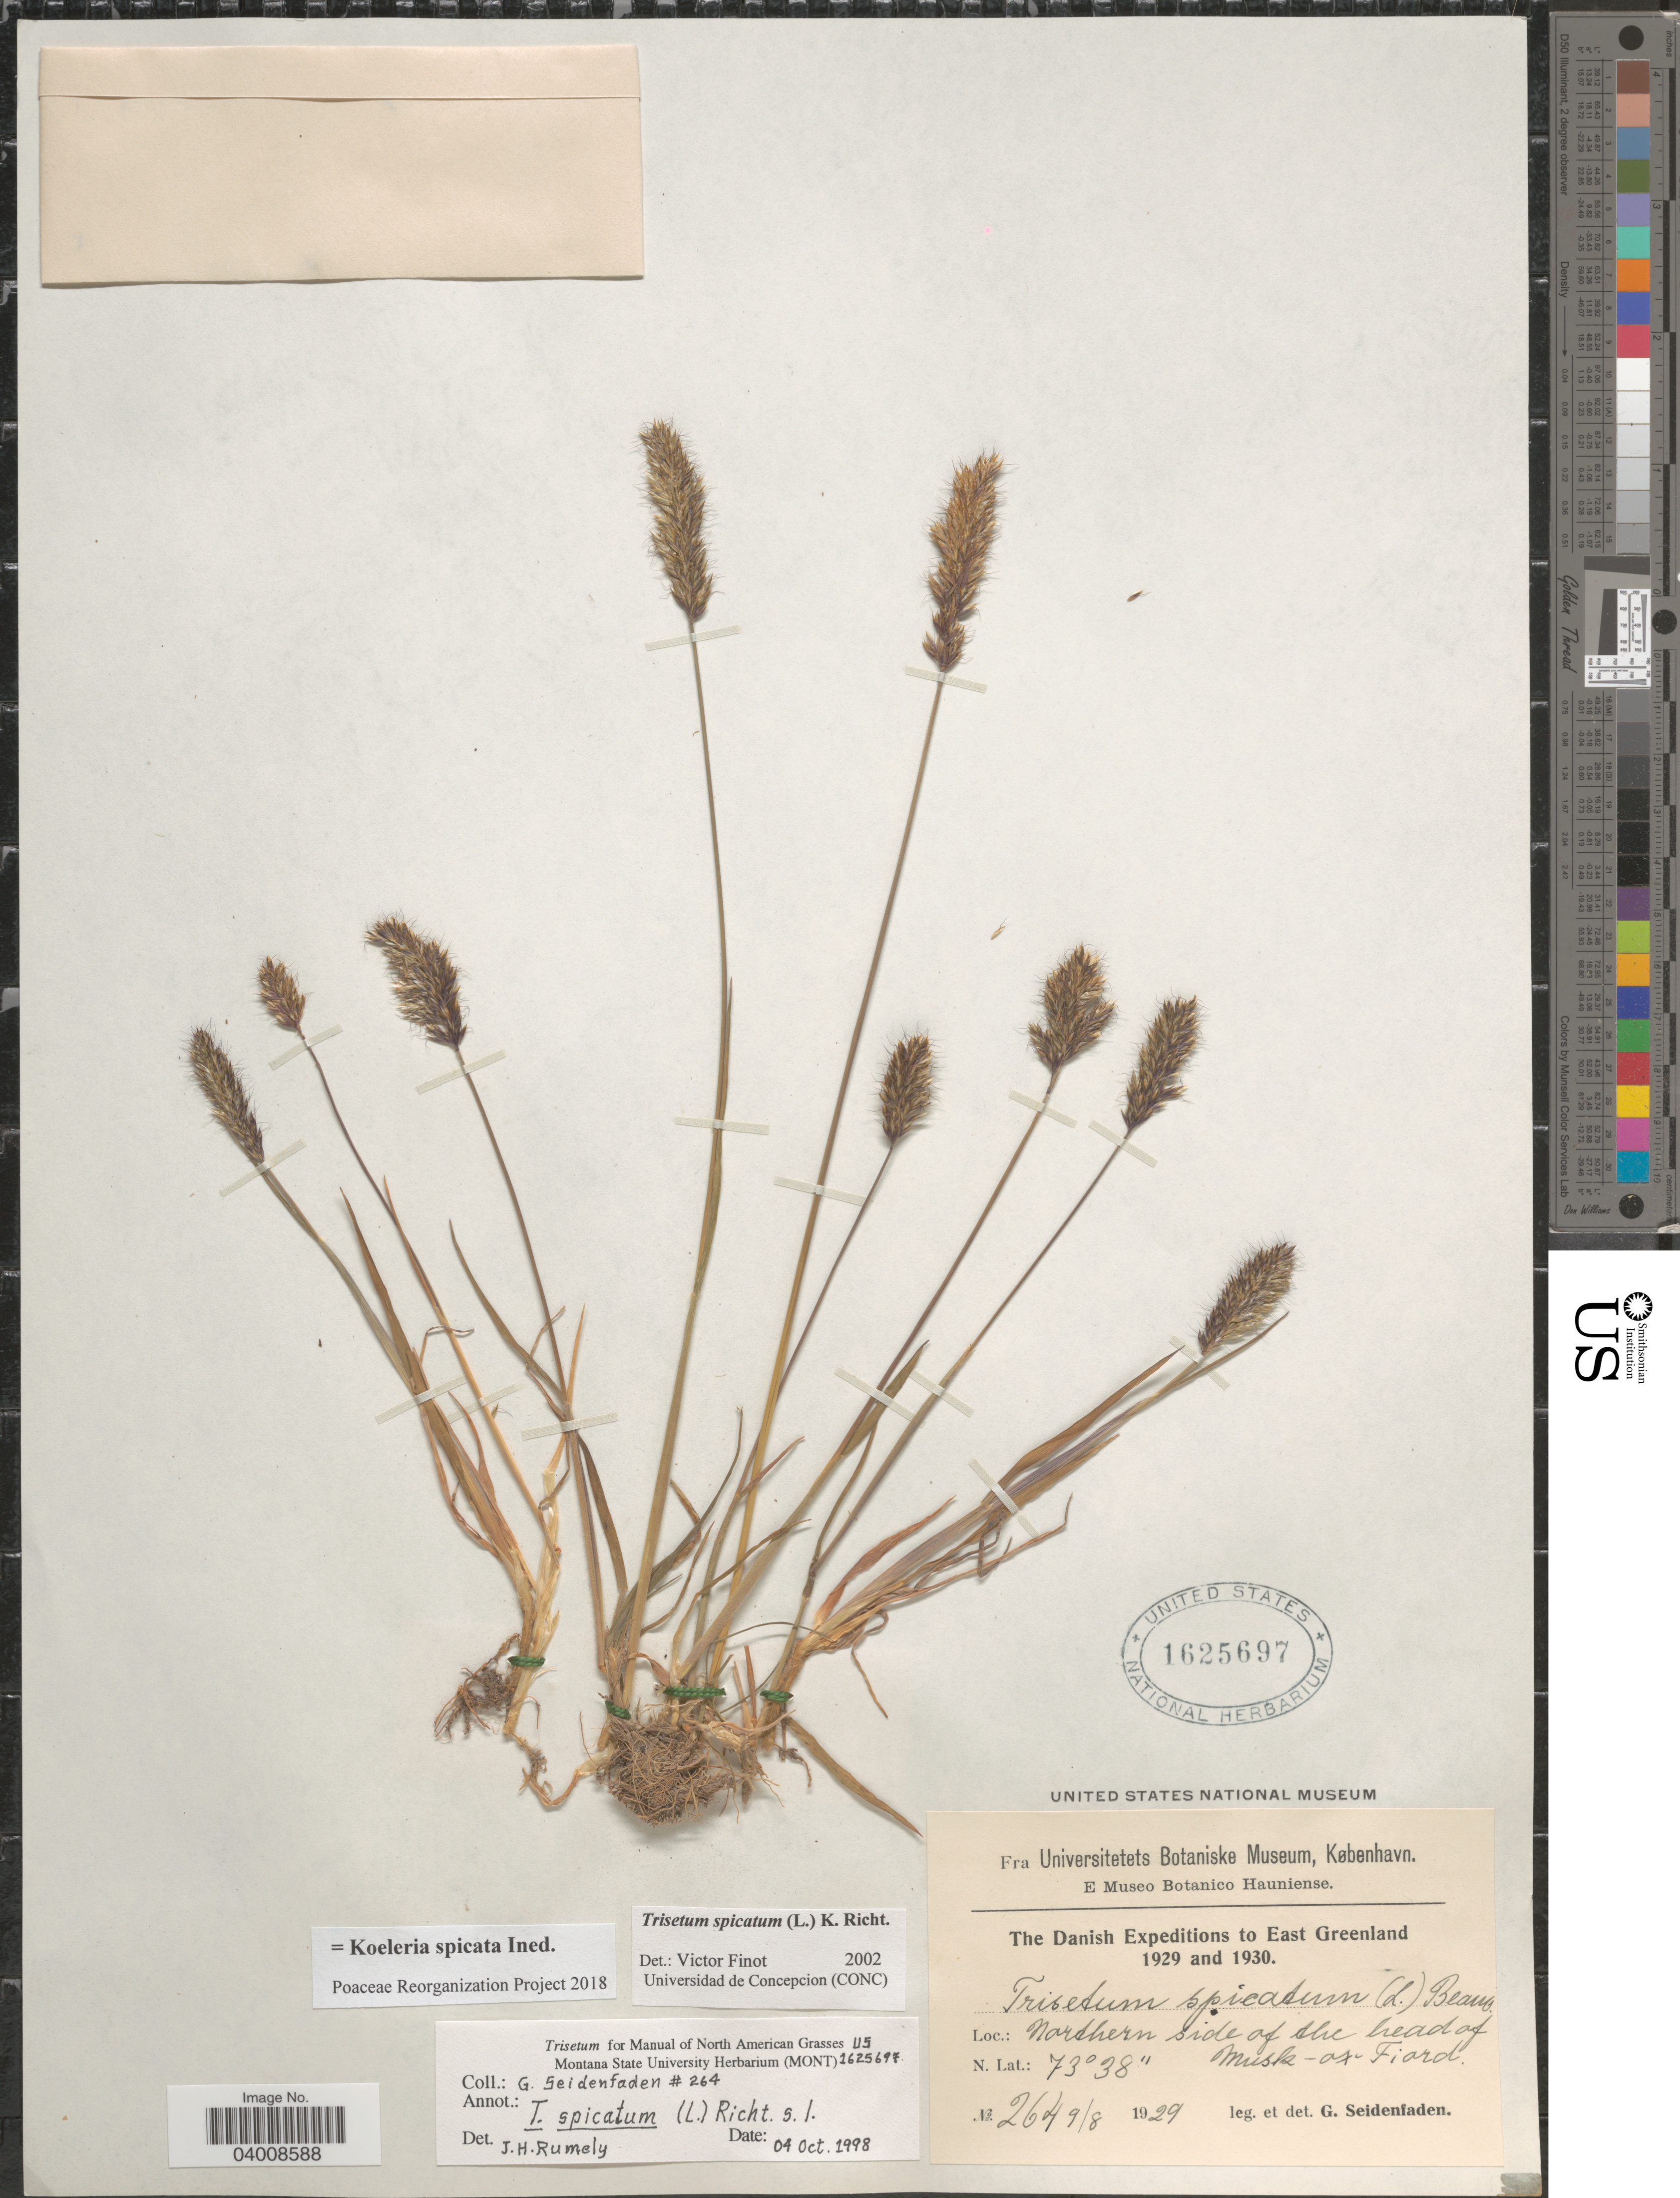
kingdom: Plantae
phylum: Tracheophyta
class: Liliopsida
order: Poales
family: Poaceae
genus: Koeleria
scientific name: Koeleria spicata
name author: (L.) Barberá et al.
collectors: G. Seidenfaden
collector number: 264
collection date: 1929-08-09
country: Greenland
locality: East Greenland. Northern side of the head of Musk-ox-Fiord.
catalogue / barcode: US 1625697